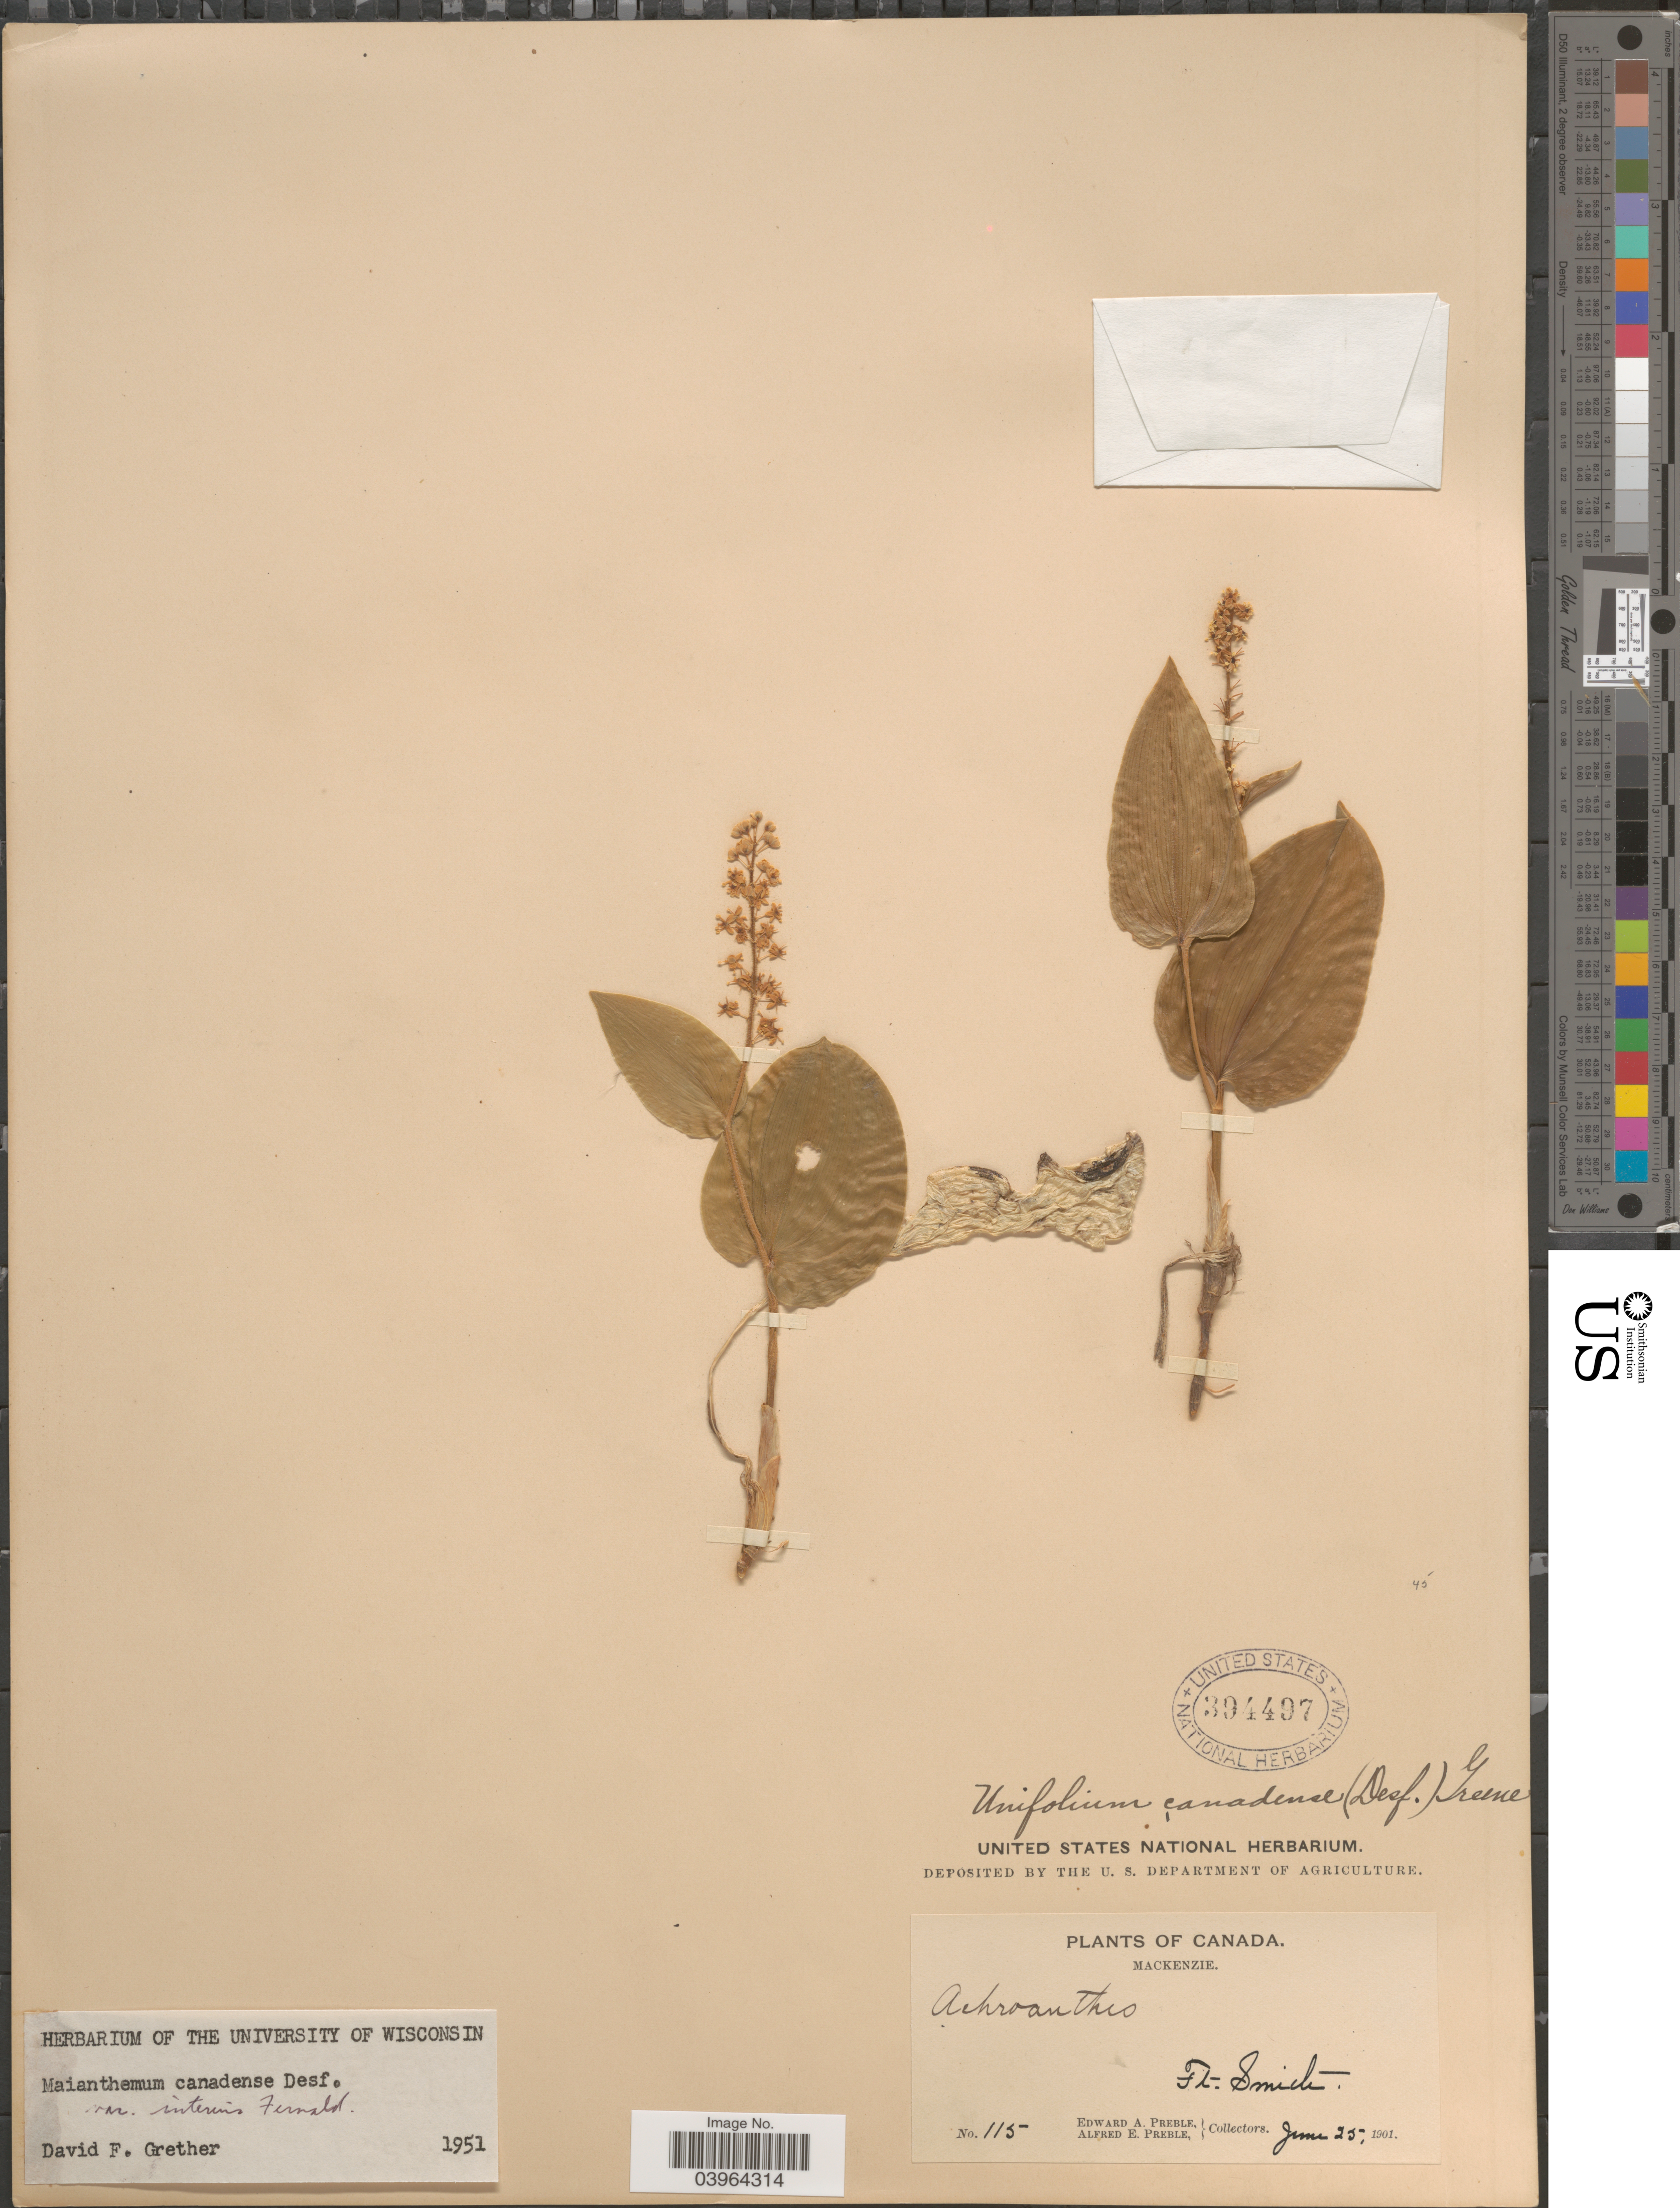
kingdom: Plantae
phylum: Tracheophyta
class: Liliopsida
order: Asparagales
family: Asparagaceae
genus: Maianthemum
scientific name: Maianthemum canadense var. interius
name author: Fernald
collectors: E. Preble & A. Preble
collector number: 115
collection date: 1901-06-25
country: Canada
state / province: Northwest Territories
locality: Mackenzie. Ft. Smith.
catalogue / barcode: US 394497